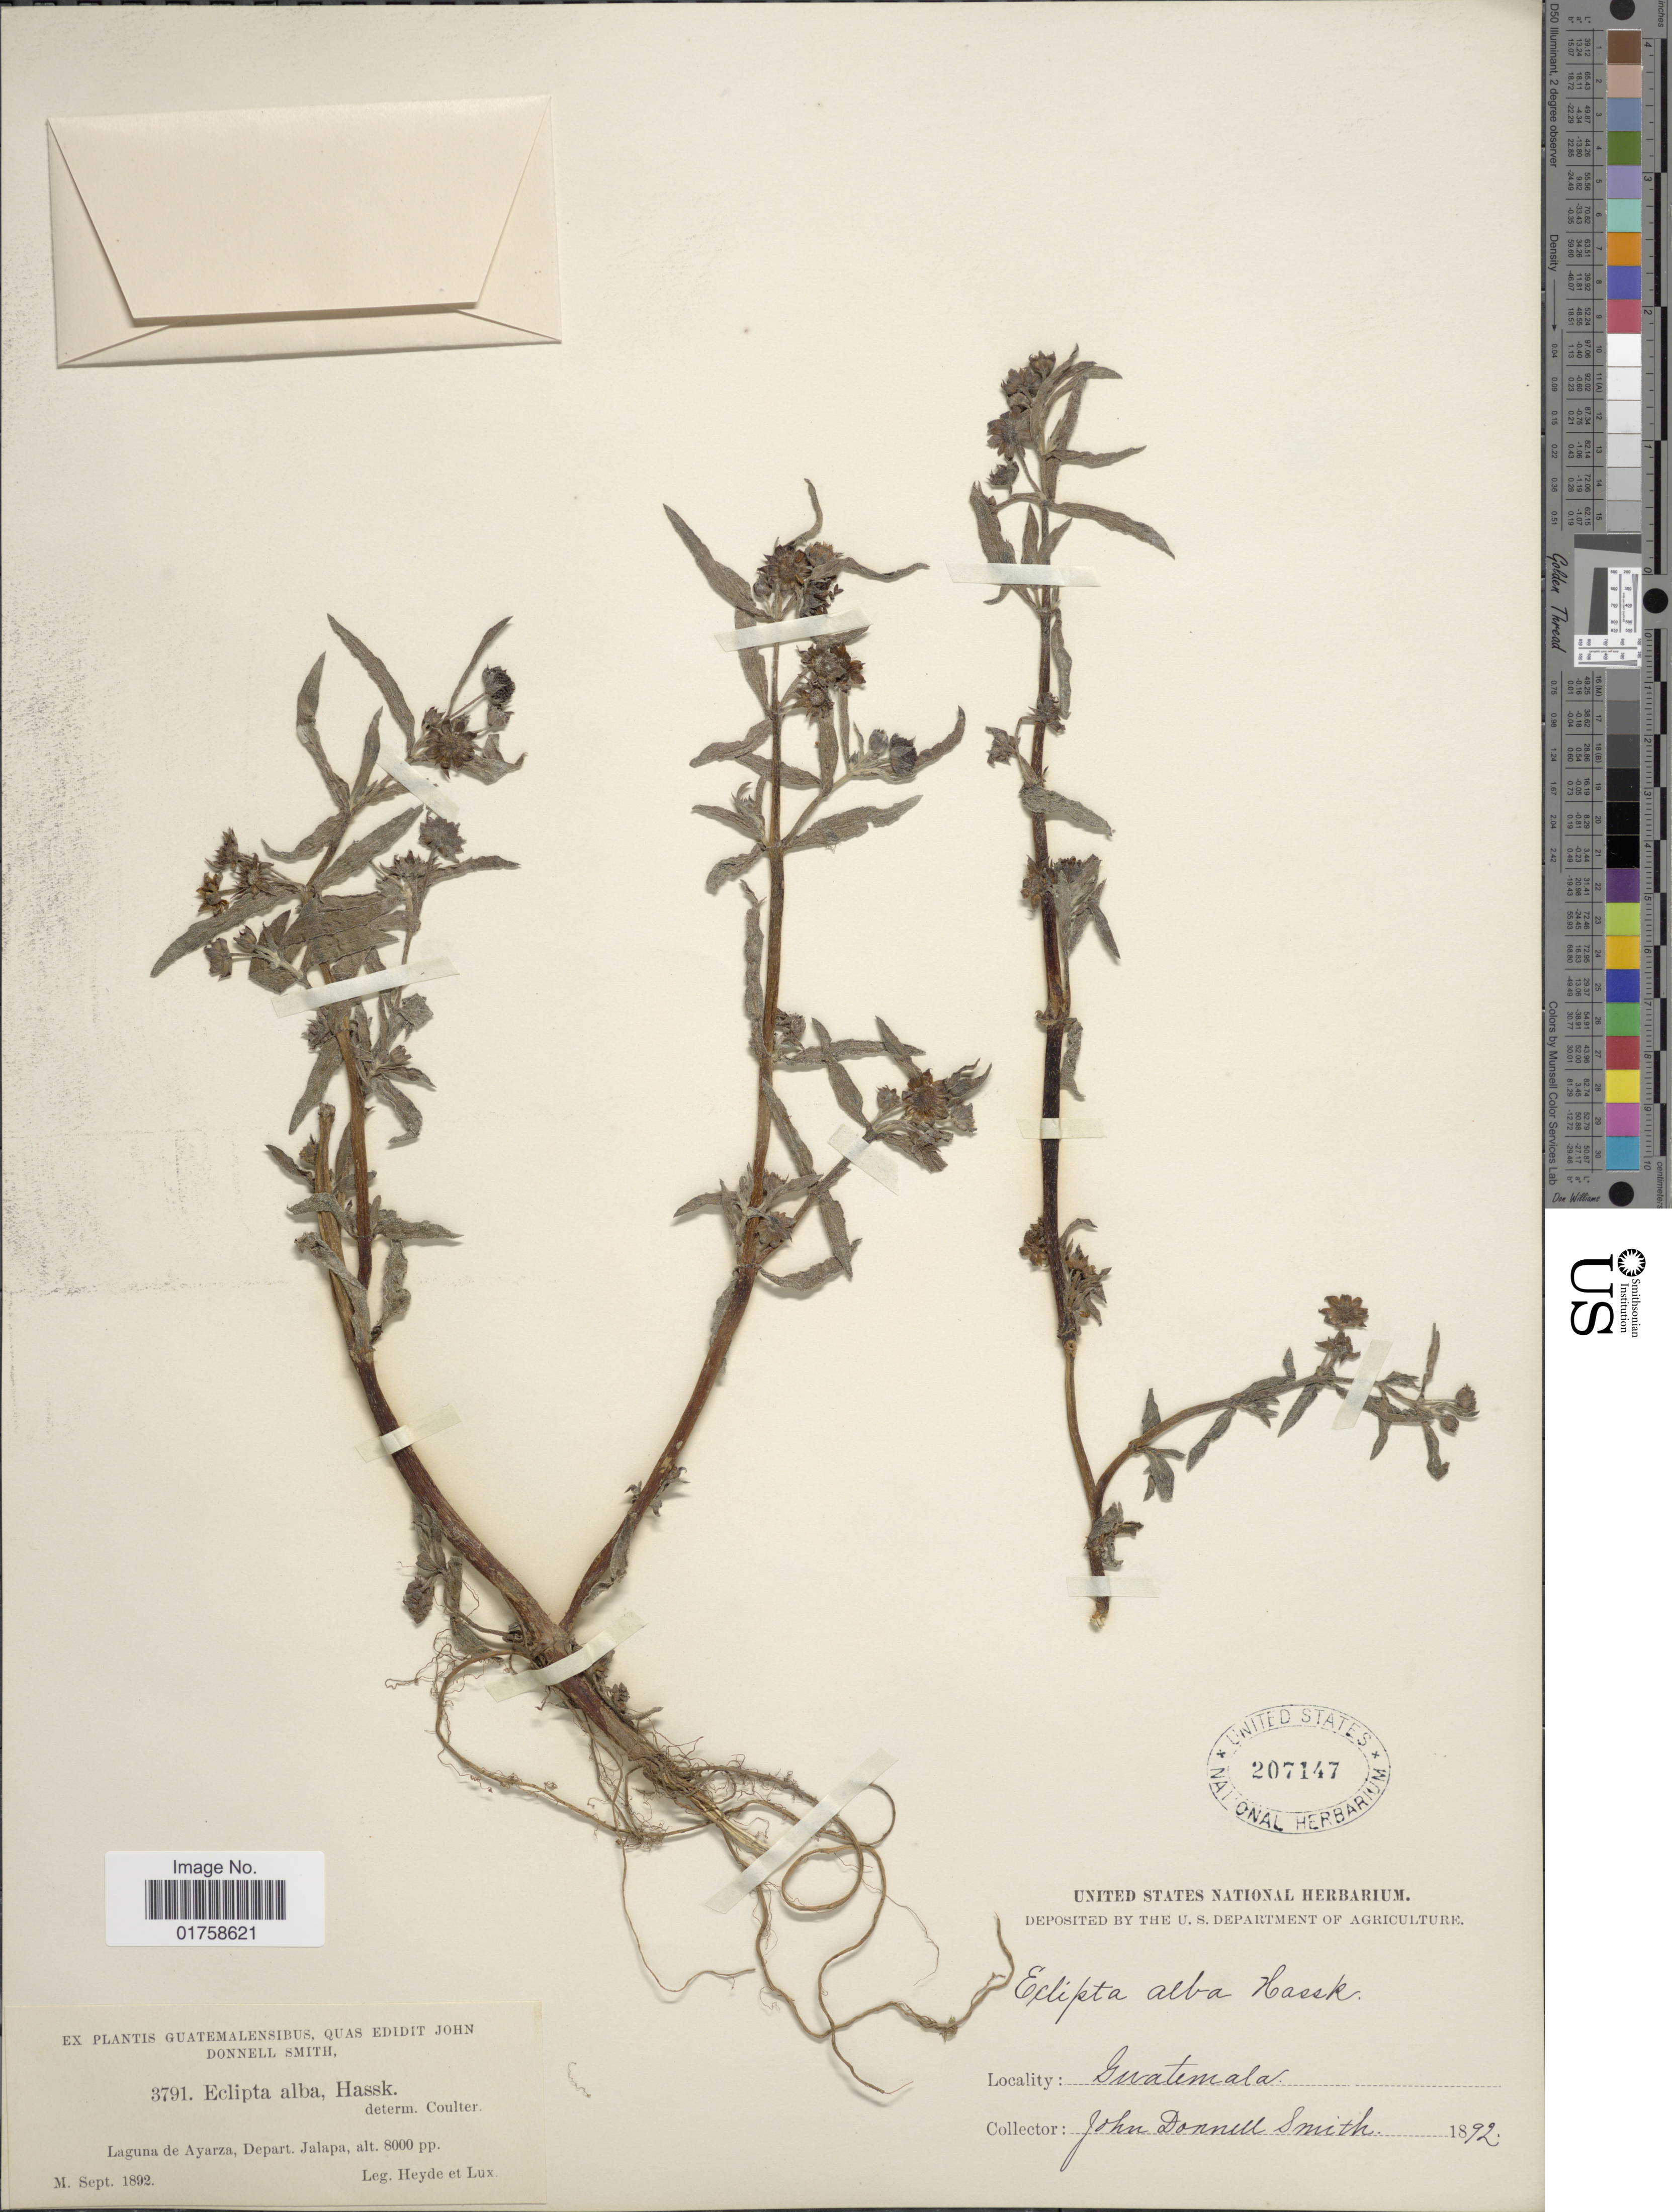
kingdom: Plantae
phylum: Tracheophyta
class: Magnoliopsida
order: Asterales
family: Asteraceae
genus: Eclipta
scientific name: Eclipta alba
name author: (L.) Hassk.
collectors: J. Donnell Smith, Heyde & Lux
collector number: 3791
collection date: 1892-09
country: Guatemala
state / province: Jalapa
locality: Guatemala. laguna de Ayarza, Depart. Jalapa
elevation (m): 2438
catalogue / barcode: US 207147